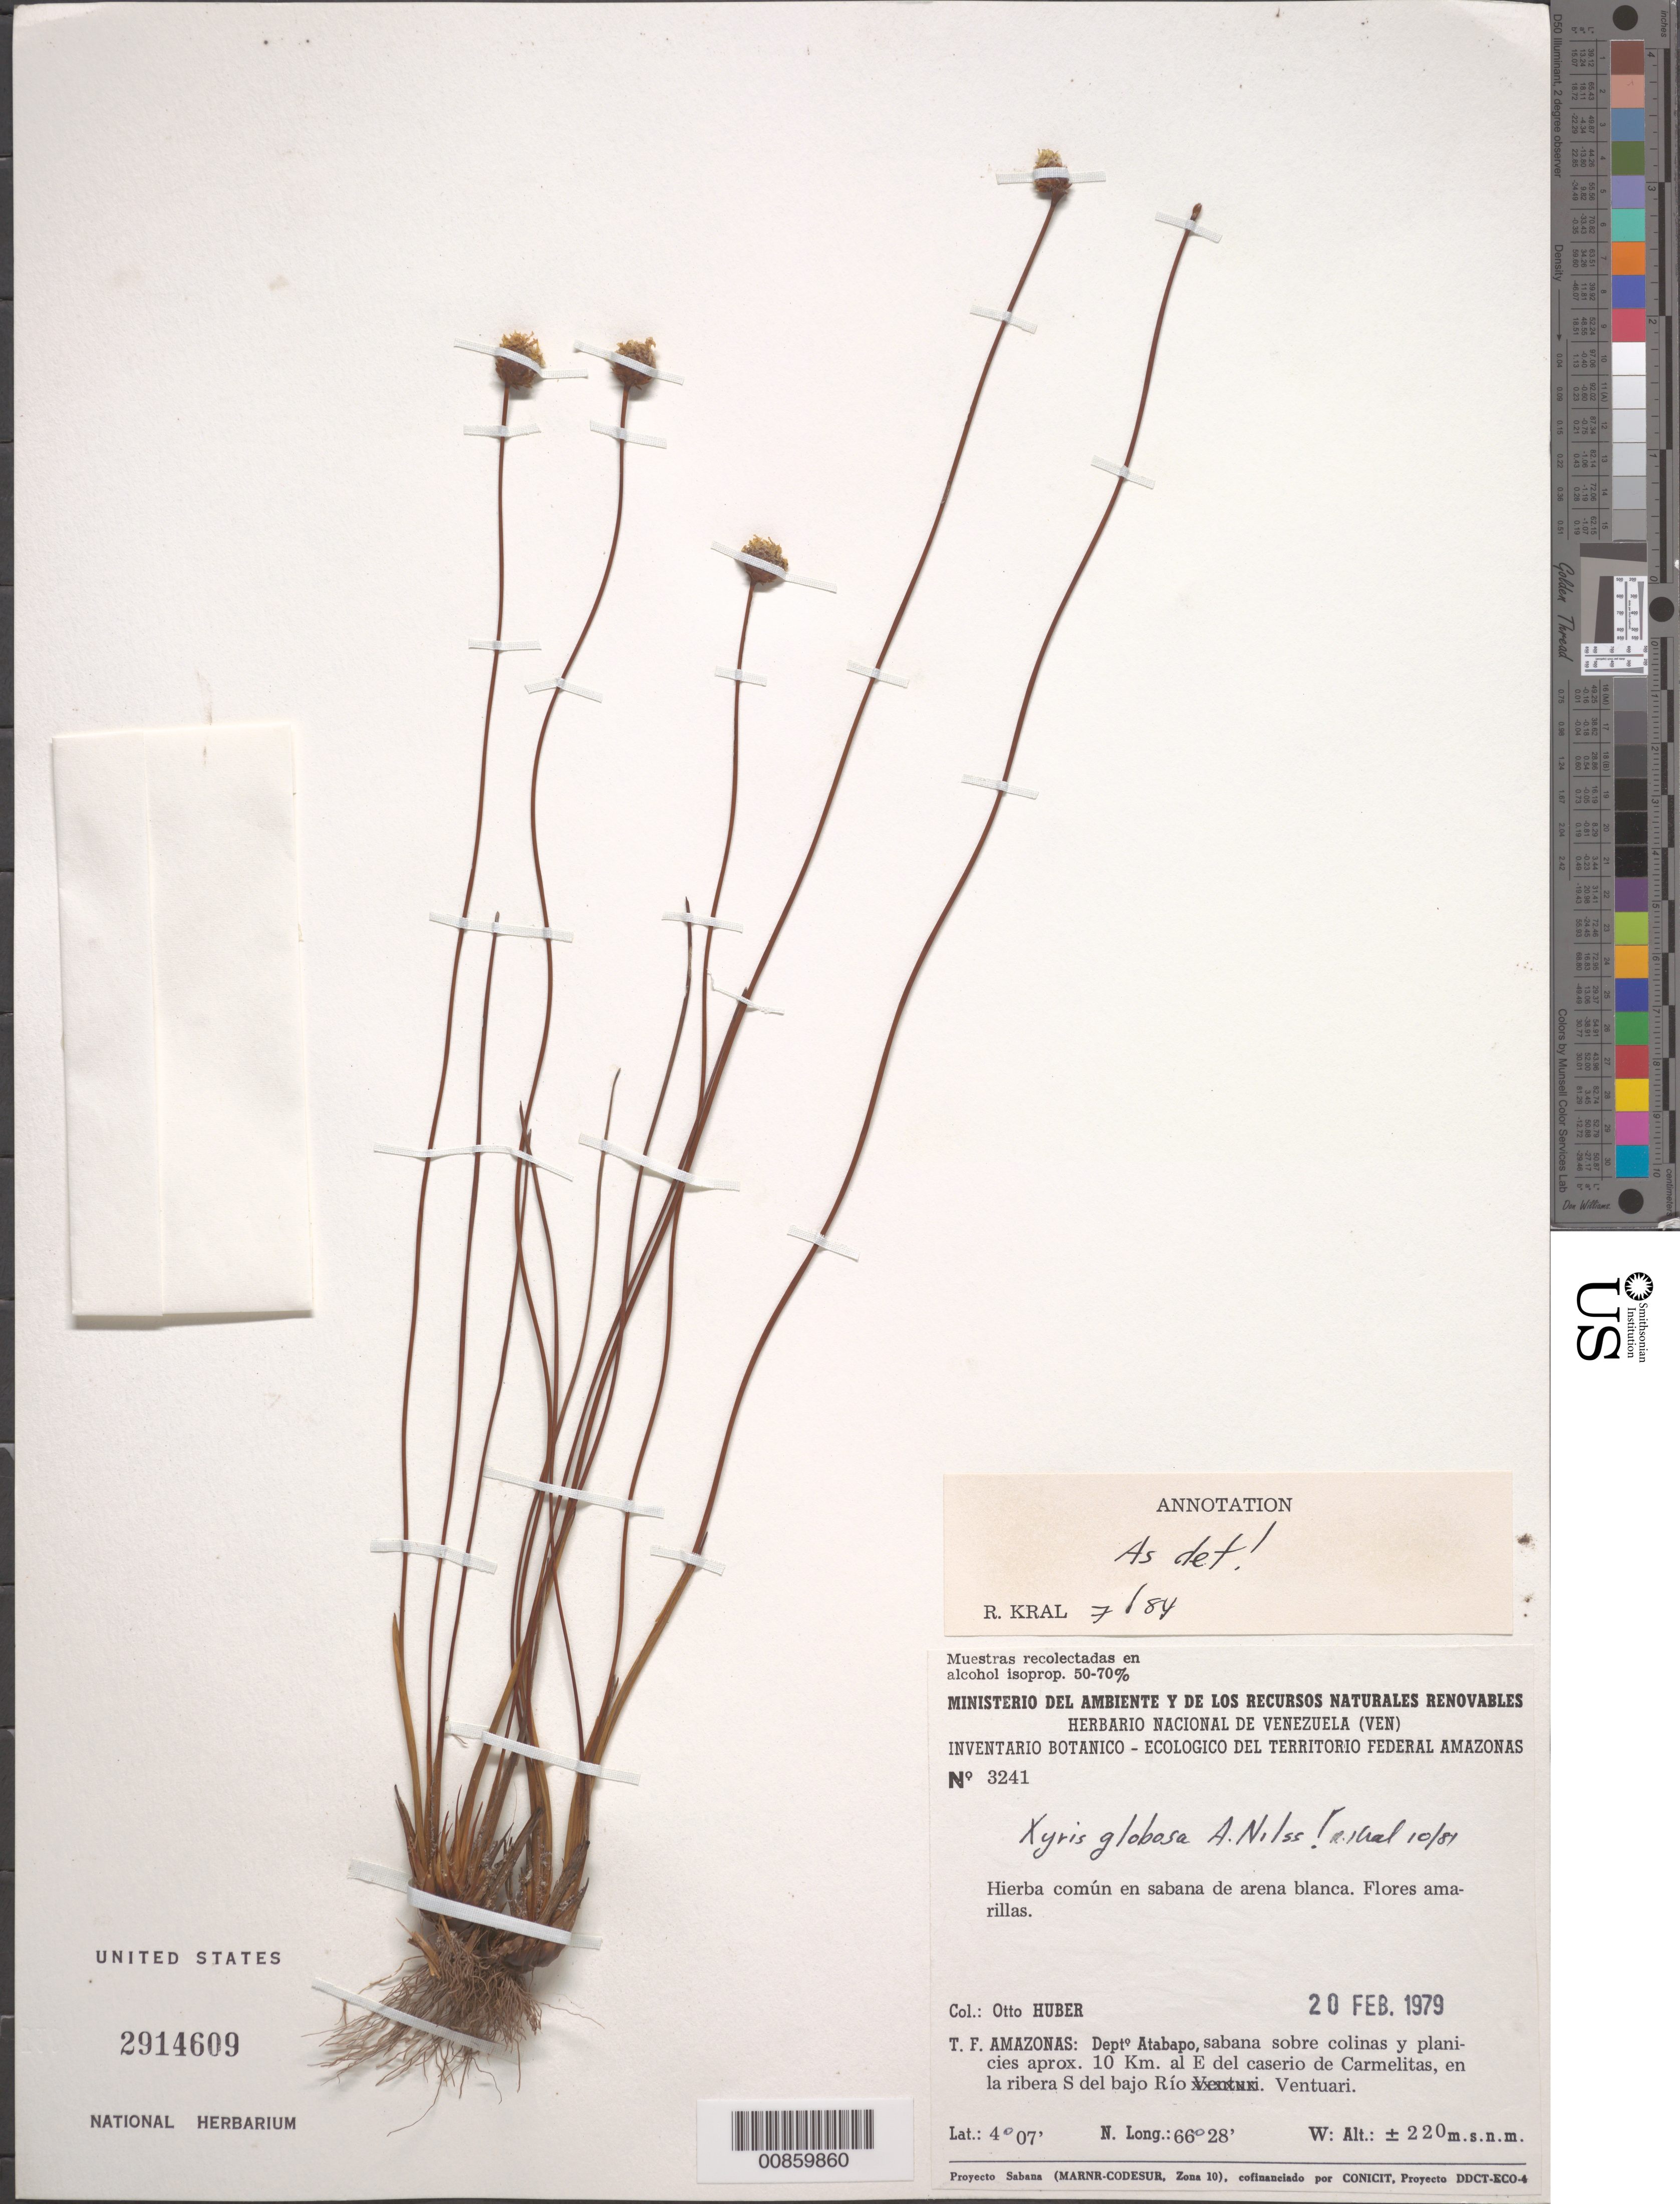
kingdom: Plantae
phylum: Tracheophyta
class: Liliopsida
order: Poales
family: Xyridaceae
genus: Xyris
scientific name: Xyris globosa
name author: Nilsson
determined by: Kral, Robert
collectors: O. Huber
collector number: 3241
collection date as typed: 20-Feb-79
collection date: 1979-02-20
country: Venezuela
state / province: Amazonas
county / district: Atures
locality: Río Ventuari, en la ribera S del bajo rio; aprox. 10 km al E del caserío de Carmelitas,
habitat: Sabana de arena blanca; sabana sobre colinas y planicies.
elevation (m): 220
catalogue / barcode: US 2914609